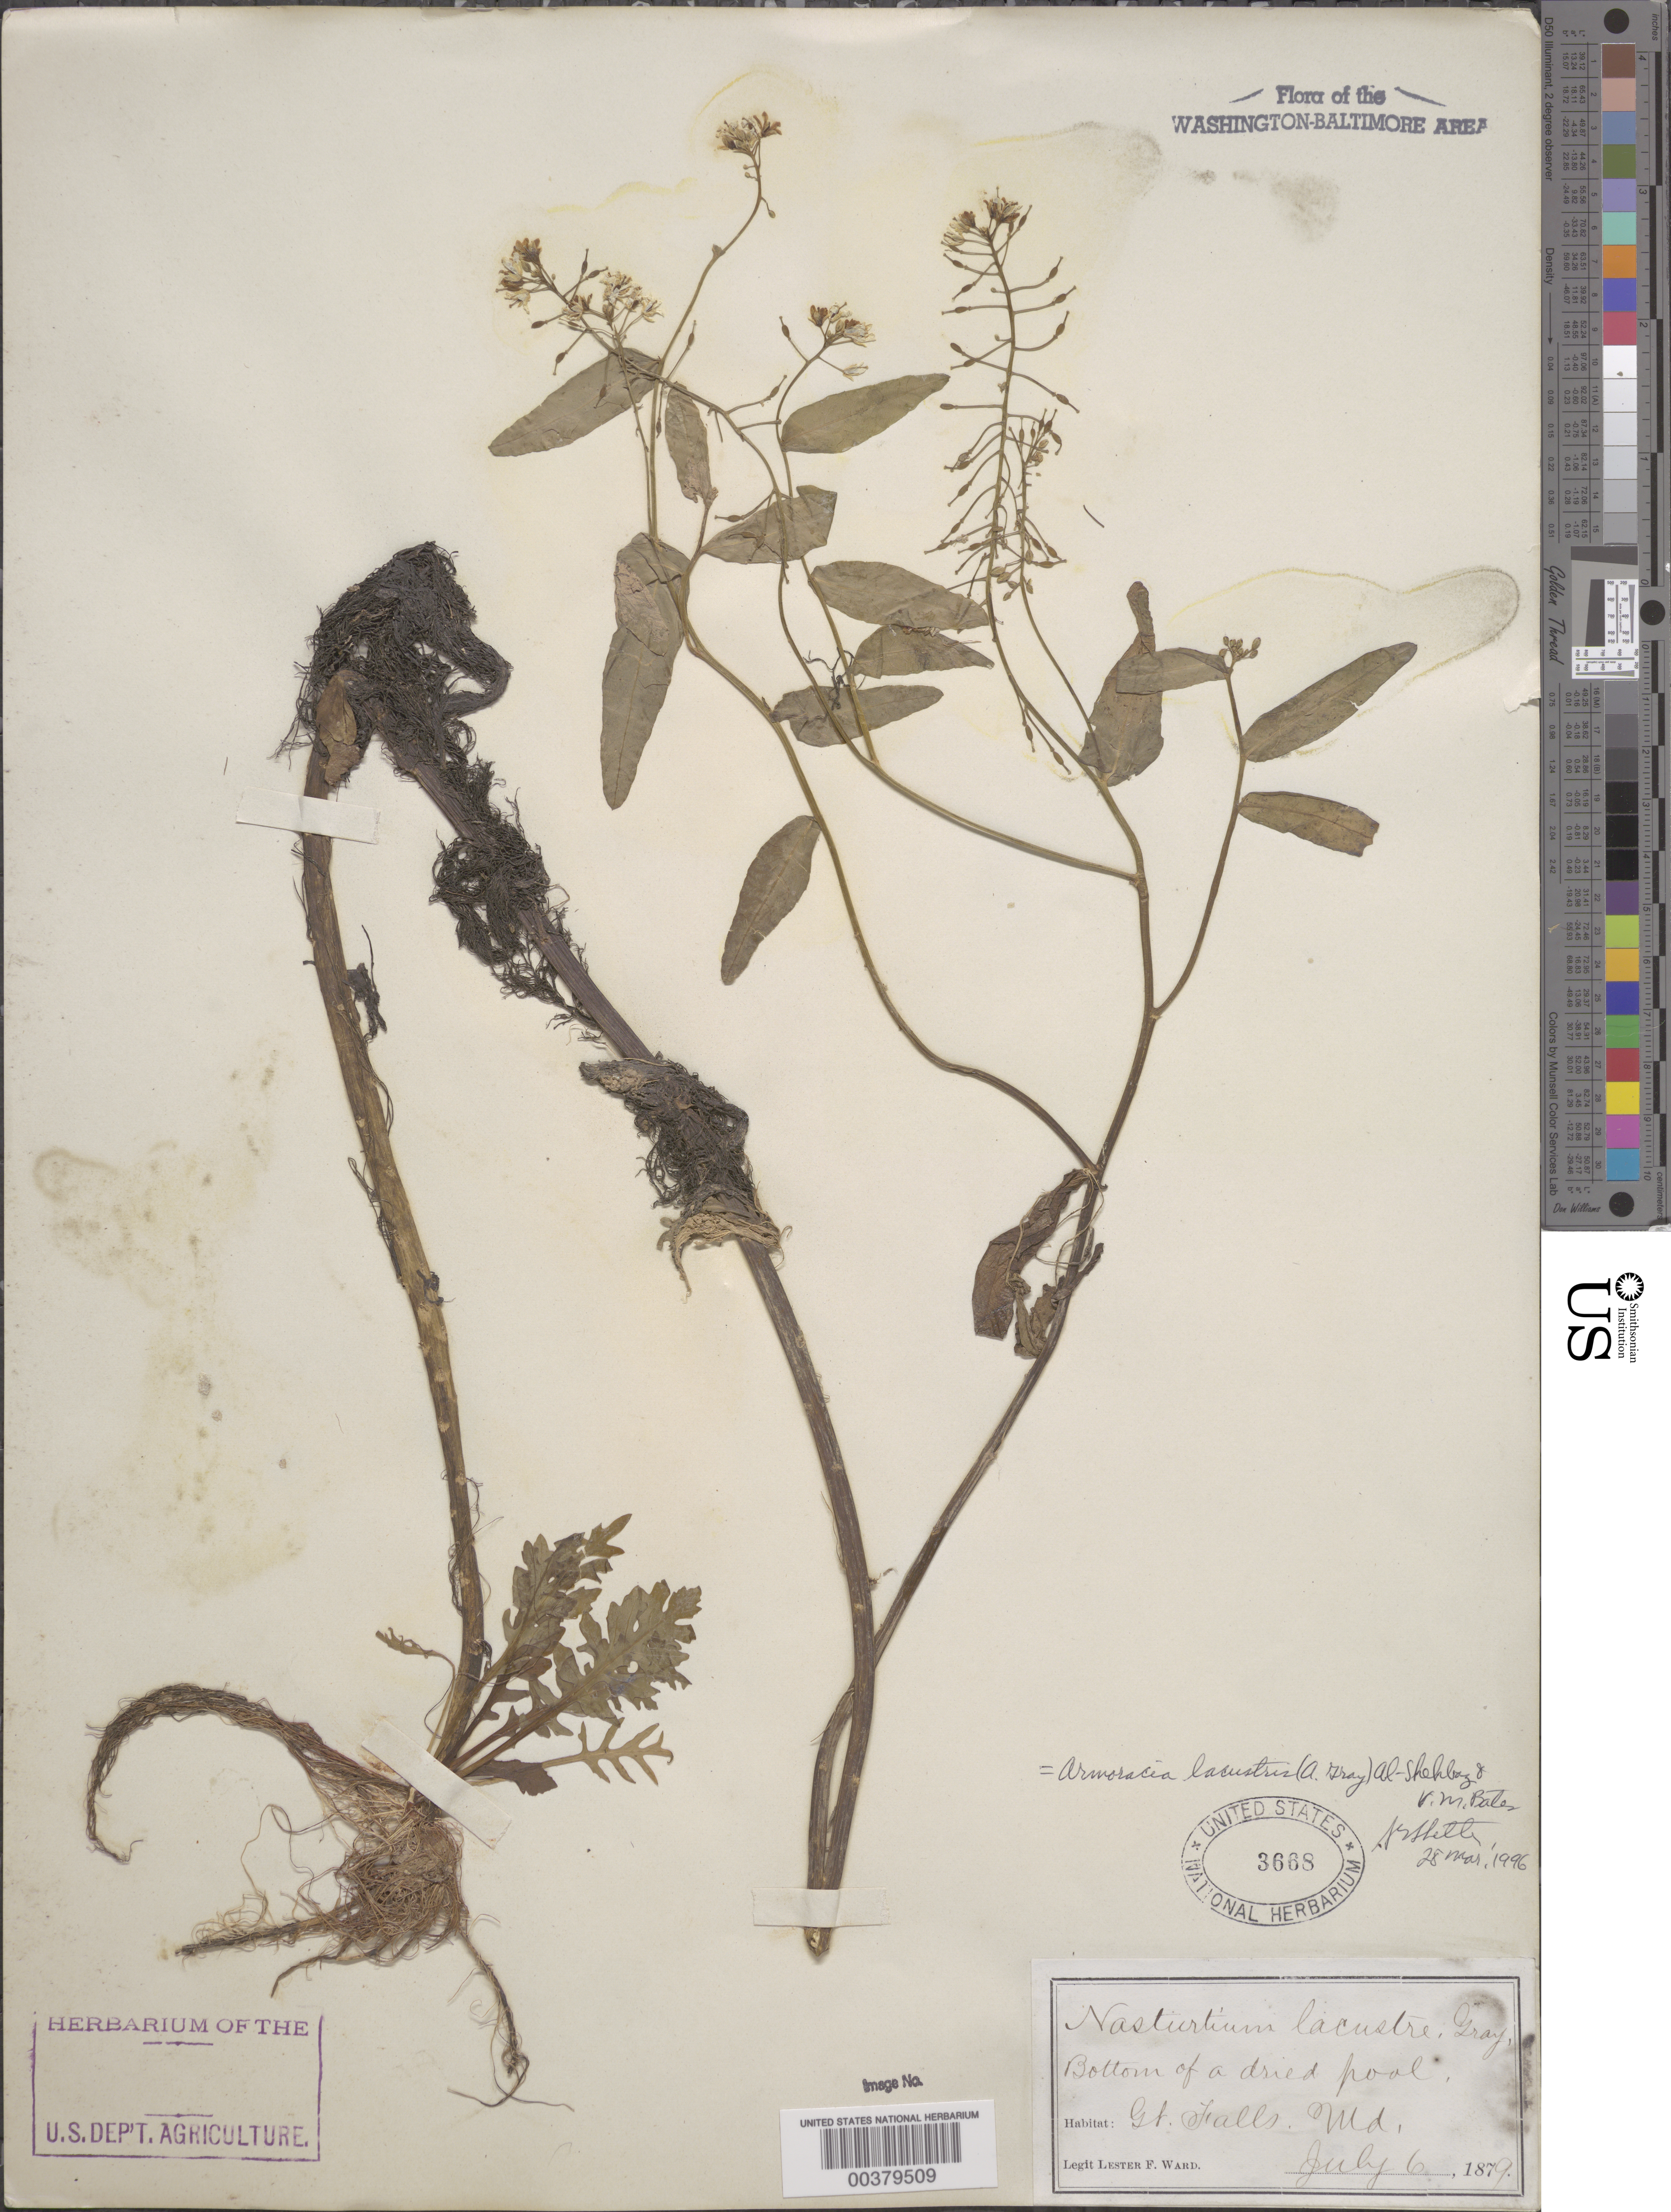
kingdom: Plantae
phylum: Tracheophyta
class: Magnoliopsida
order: Brassicales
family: Brassicaceae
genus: Rorippa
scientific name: Rorippa aquatica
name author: (Eaton) E.J. Palmer & Steyerm.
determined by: Strong, Mark T., (BOT), Smithsonian Institution - National Museum of Natural History (UNITED STATES)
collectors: L. F. Ward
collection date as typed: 06 Jul 1879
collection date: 1879-07-06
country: United States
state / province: Maryland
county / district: Montgomery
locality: Great Falls C. & O. Canal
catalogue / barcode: US 3668